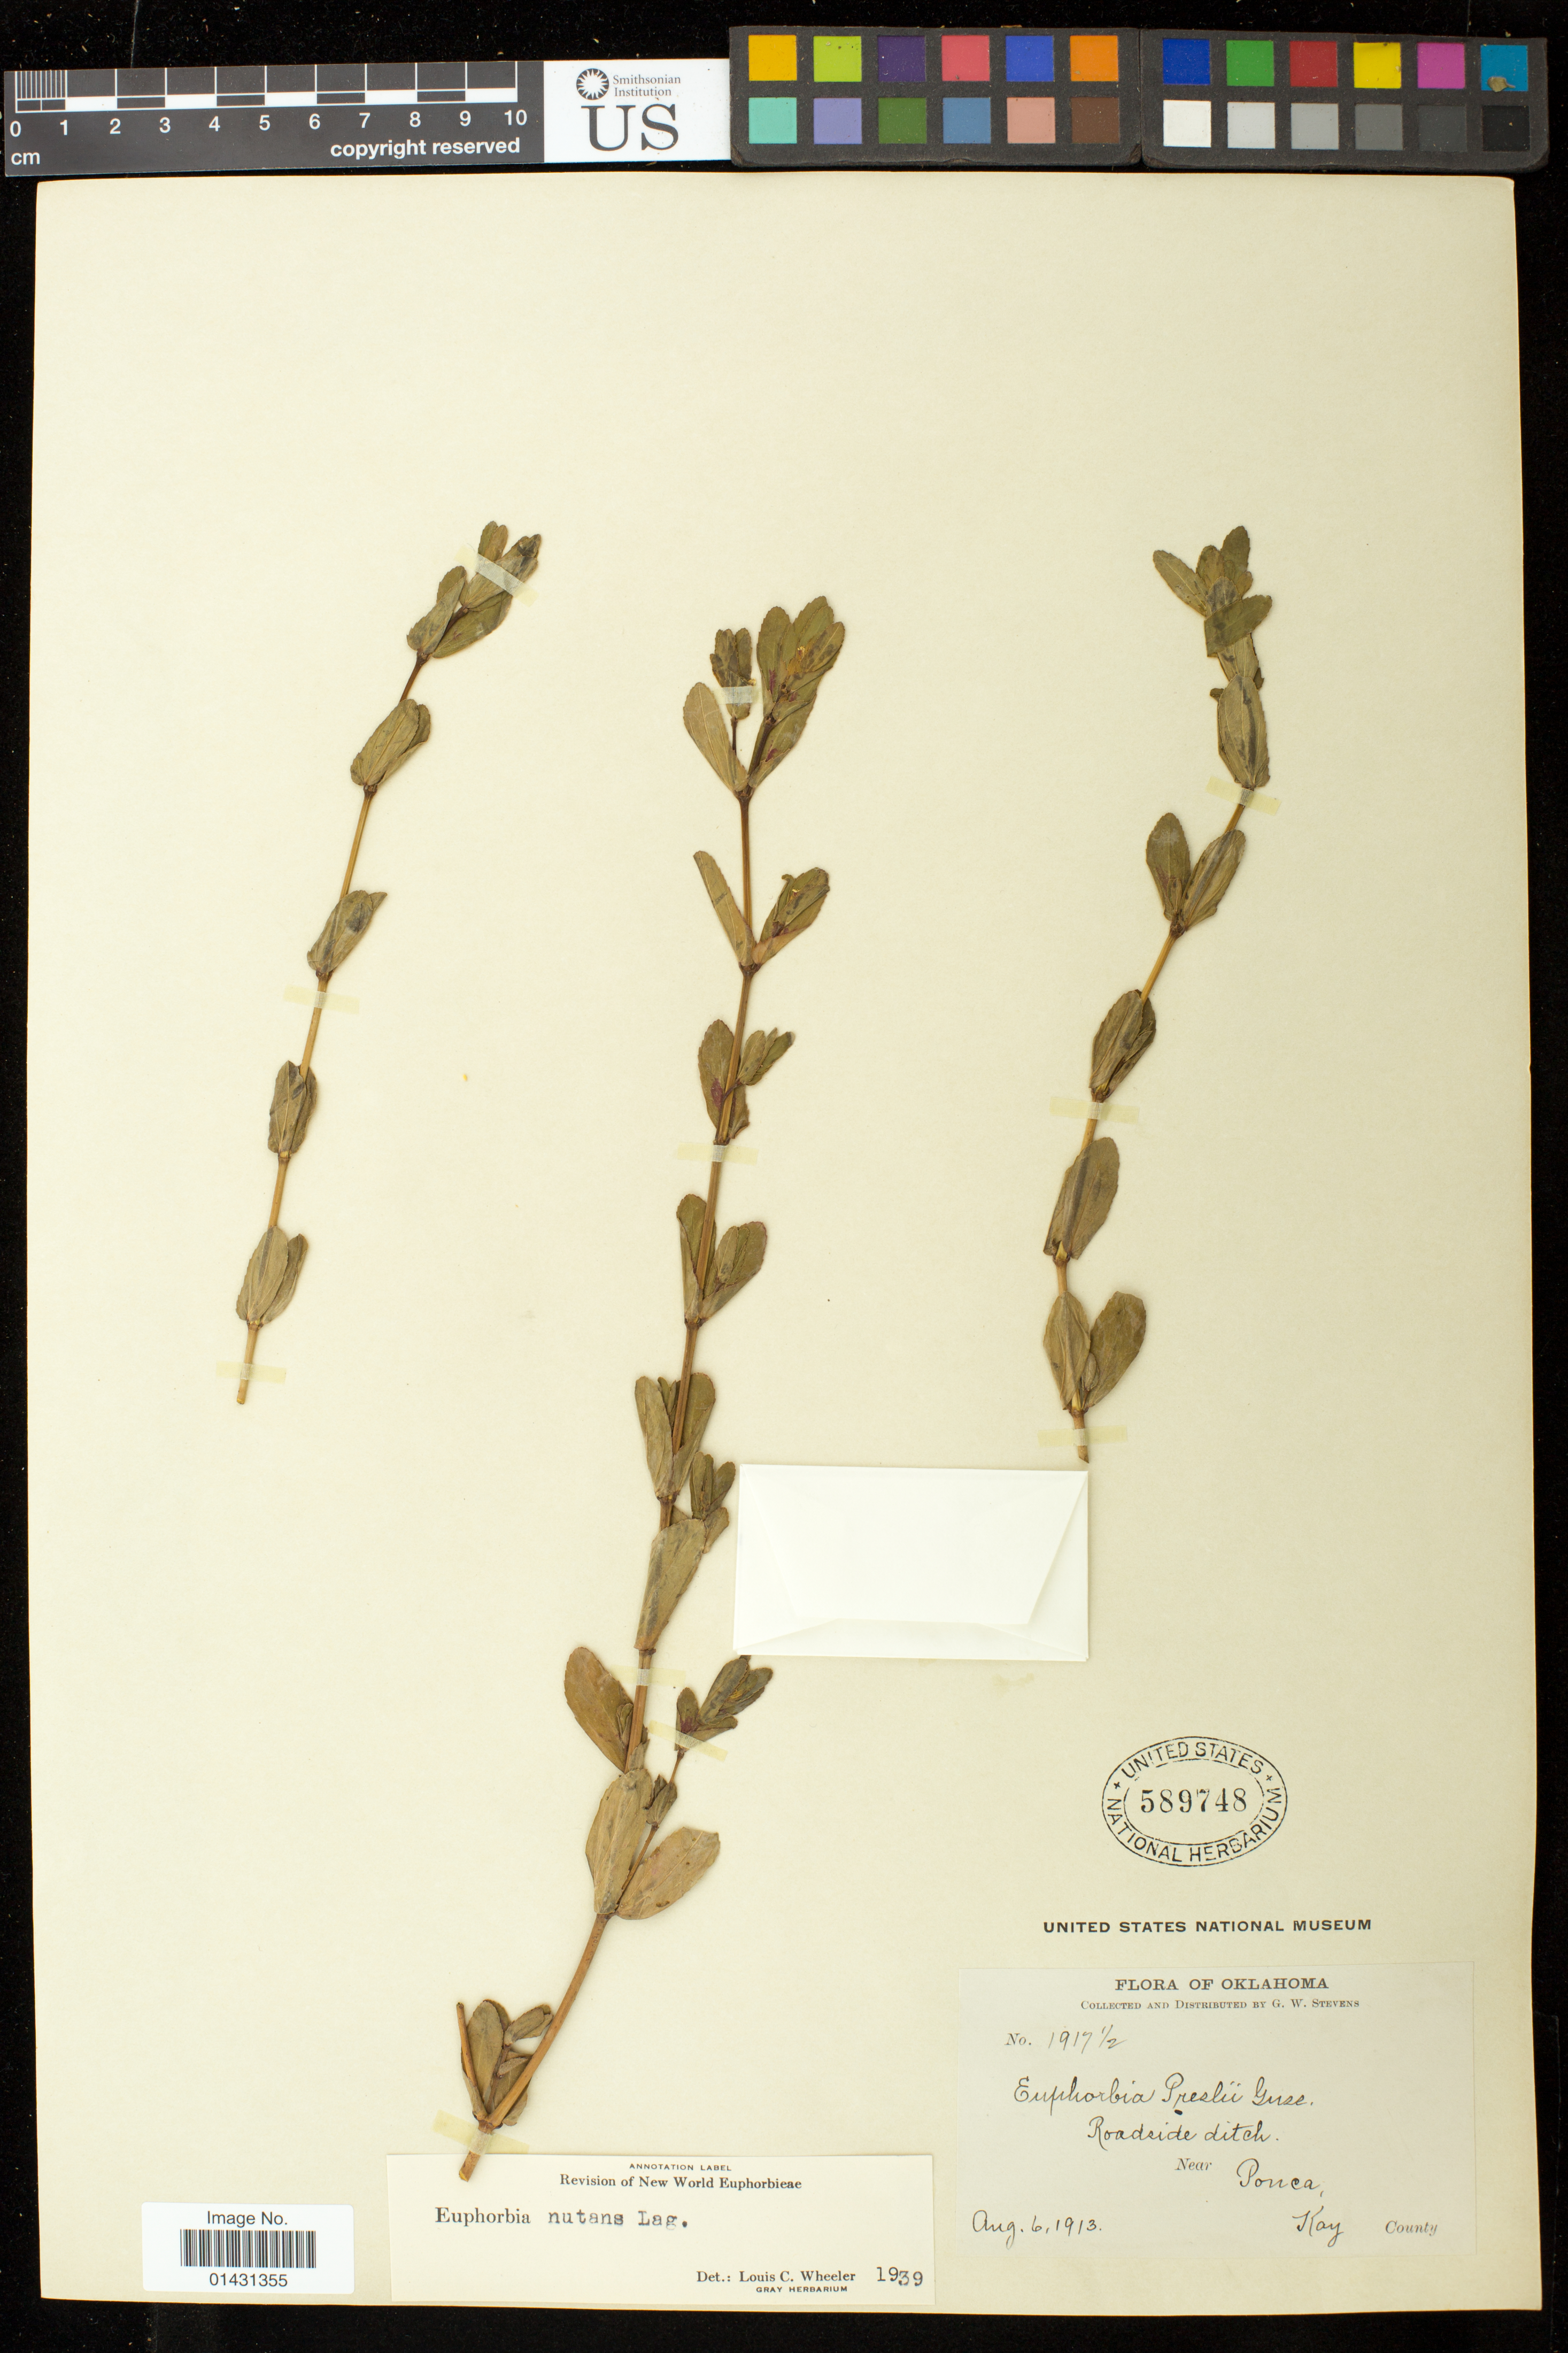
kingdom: Plantae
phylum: Tracheophyta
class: Magnoliopsida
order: Malpighiales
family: Euphorbiaceae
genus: Euphorbia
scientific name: Euphorbia maculata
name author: L.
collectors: G. W. Stevens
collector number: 1917 1/2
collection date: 1913-08-06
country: United States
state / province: Oklahoma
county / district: Kay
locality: Near Ponca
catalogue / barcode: US 589748